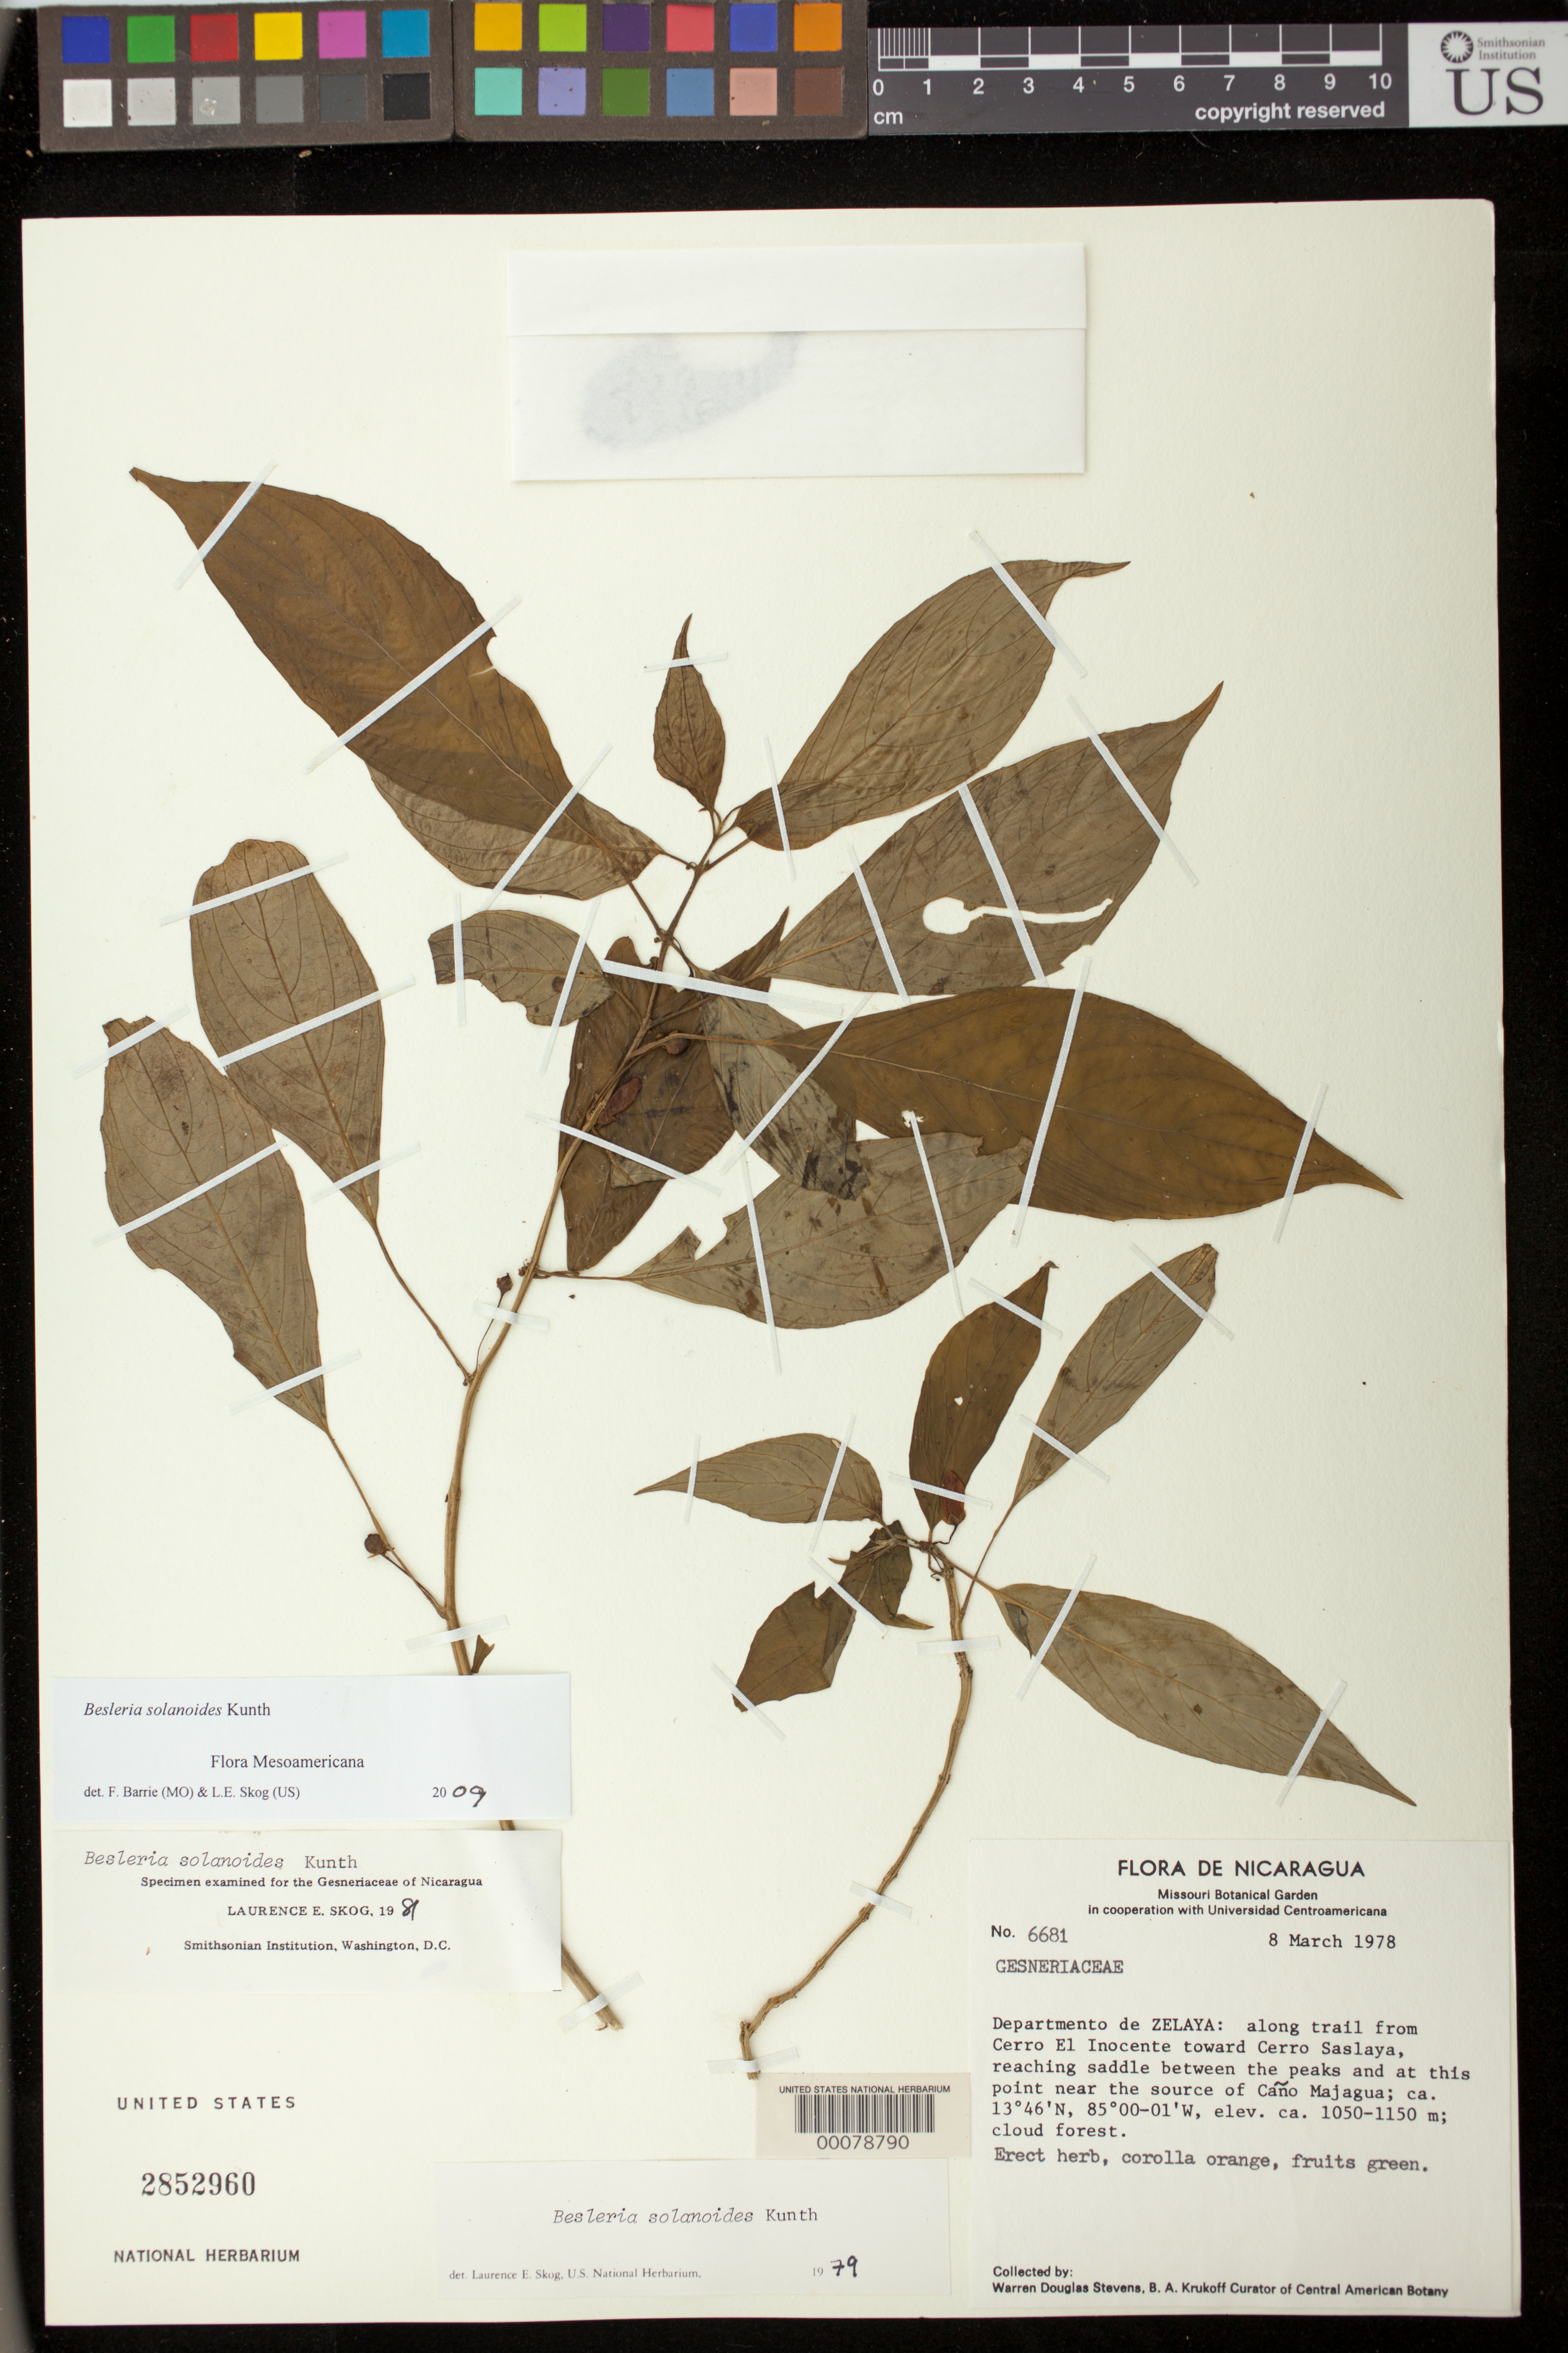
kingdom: Plantae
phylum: Tracheophyta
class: Magnoliopsida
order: Lamiales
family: Gesneriaceae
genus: Besleria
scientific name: Besleria solanoides var. solanoides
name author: Kunth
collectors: W. D. Stevens & B. A. Krukoff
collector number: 6681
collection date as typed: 08 Mar 1978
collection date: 1978-03-08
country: Nicaragua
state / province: Jinotega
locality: Along trail from Cerro El Inocente toward Cerro Saslaya, reaching saddle between the peaks and near source of Cano Majagua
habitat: Cloud forest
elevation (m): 1050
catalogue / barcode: US 2852960